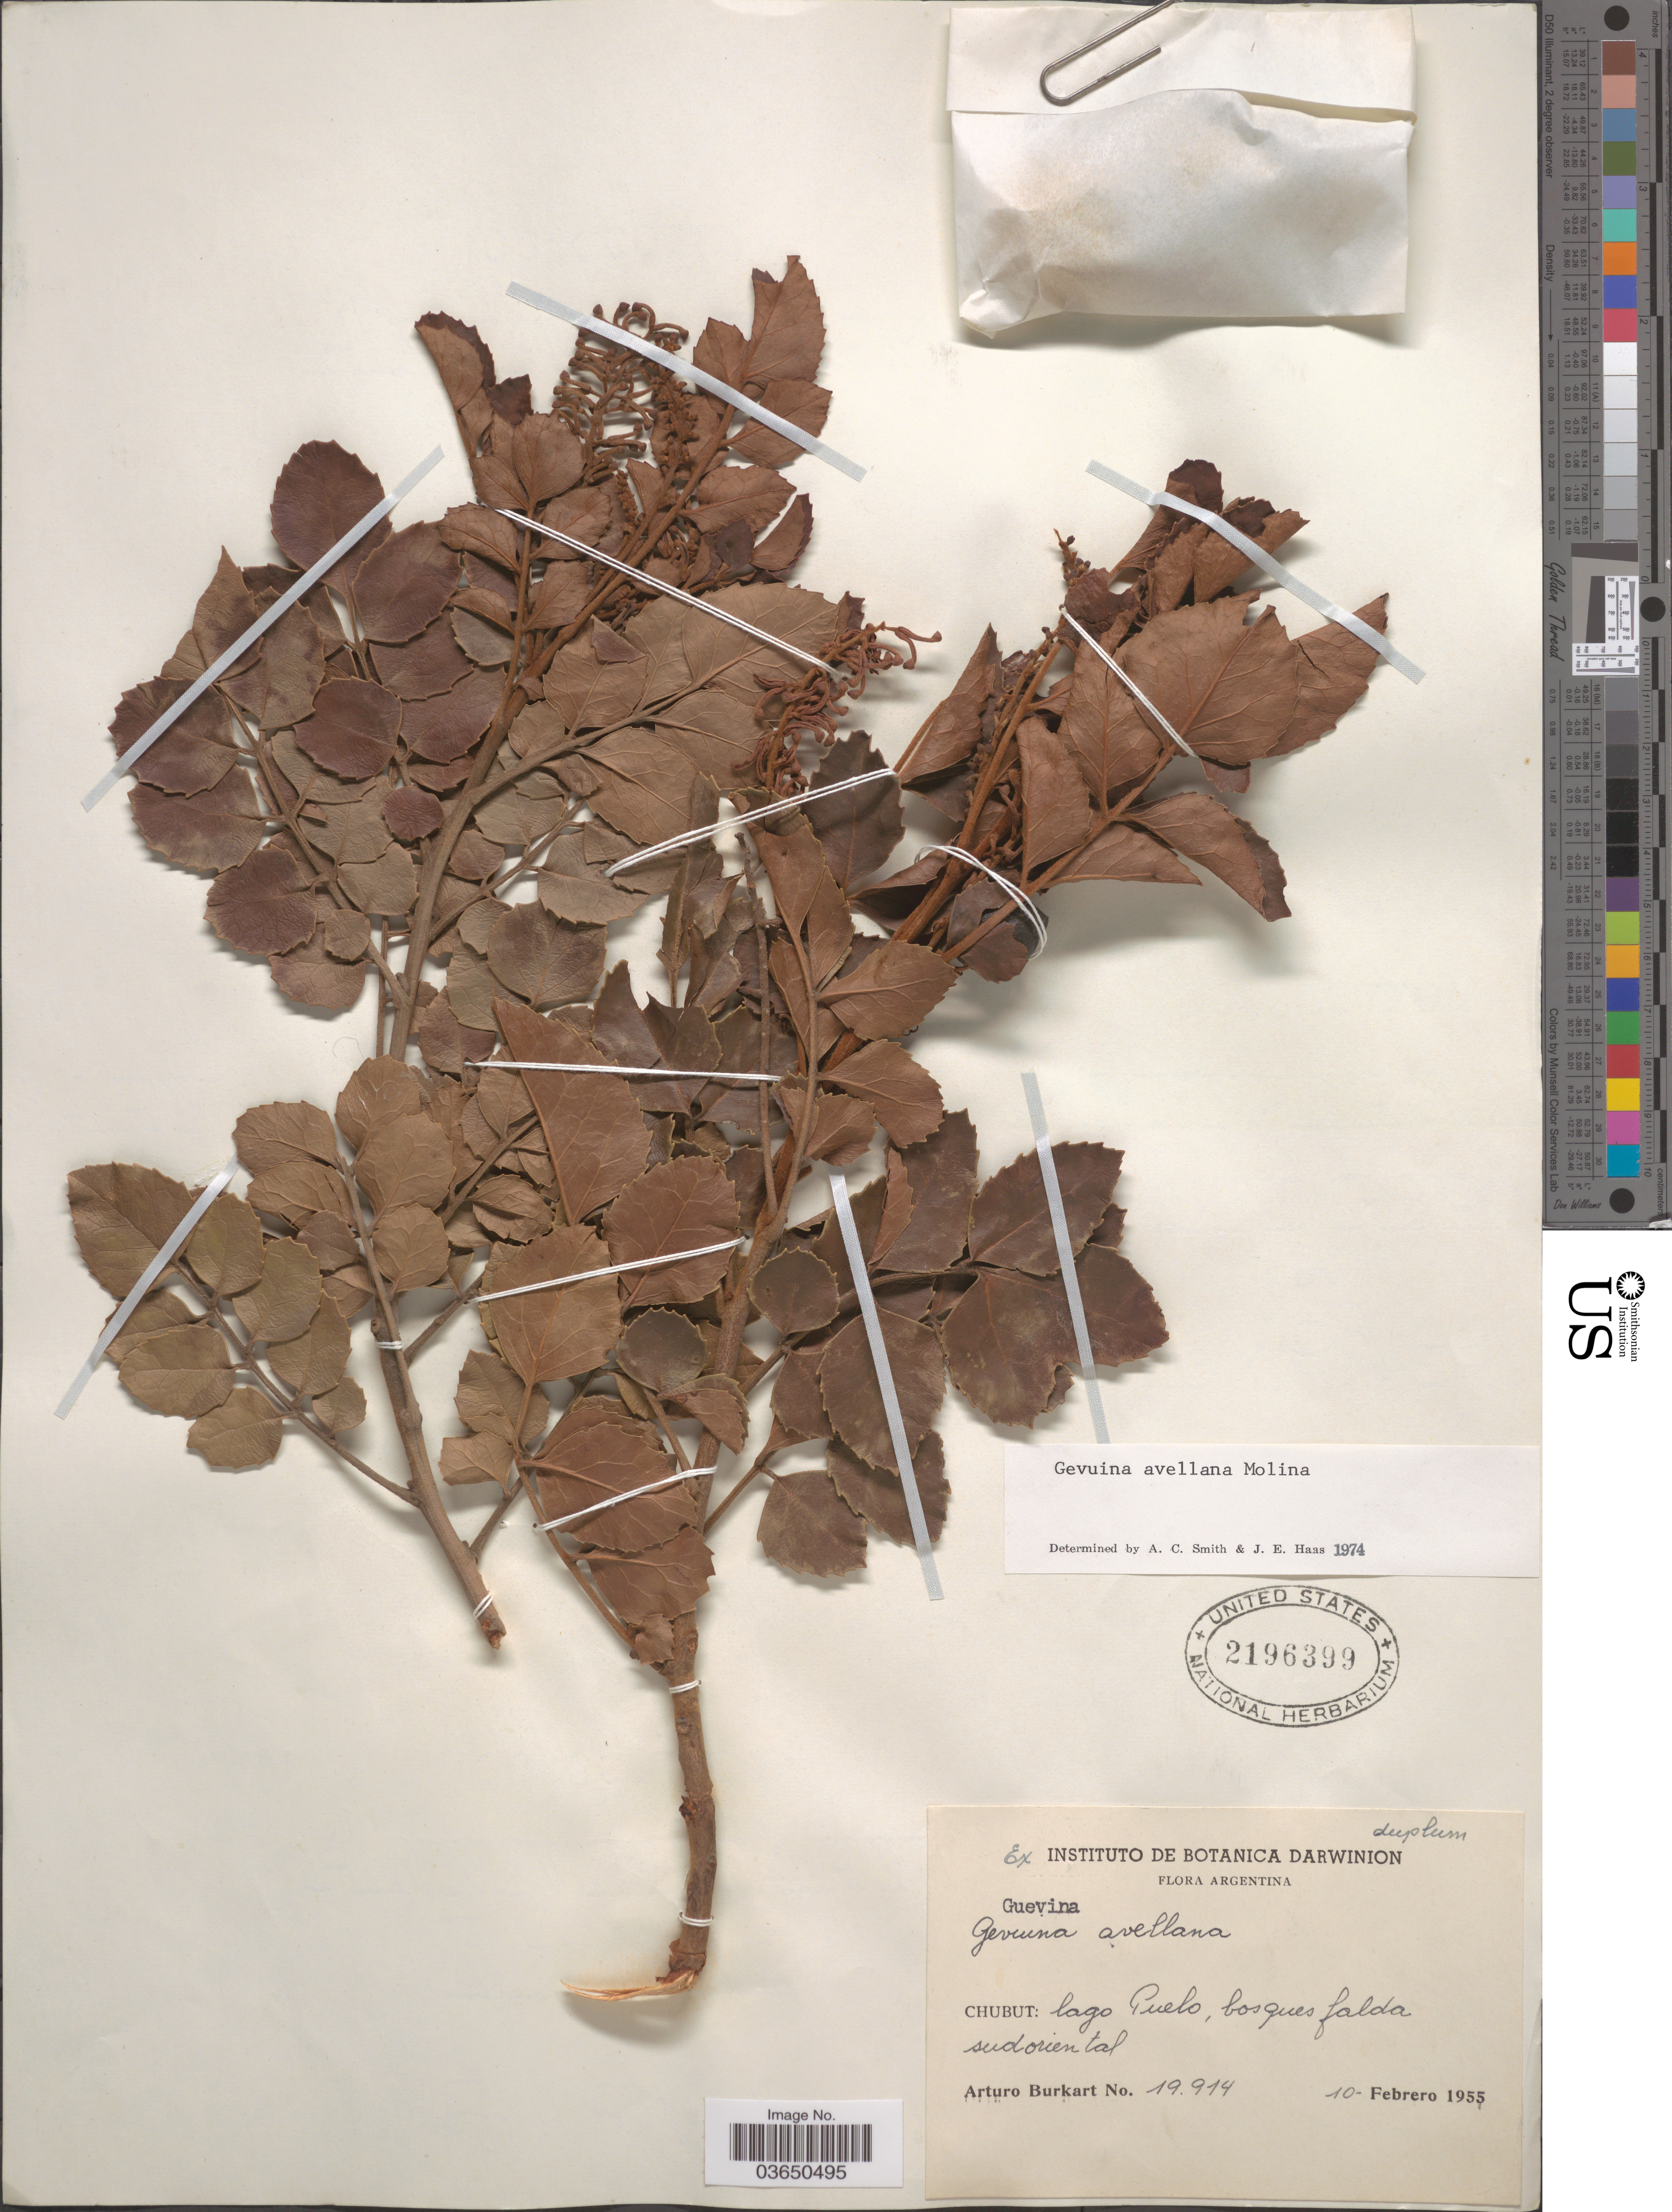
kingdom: Plantae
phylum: Tracheophyta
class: Magnoliopsida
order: Proteales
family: Proteaceae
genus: Gevuina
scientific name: Gevuina avellana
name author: Molina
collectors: A. E. Burkart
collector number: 19914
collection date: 1955-02-10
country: Argentina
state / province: Chubut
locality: Lago Puelo, bosques falda sudoriental.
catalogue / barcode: US 2196399